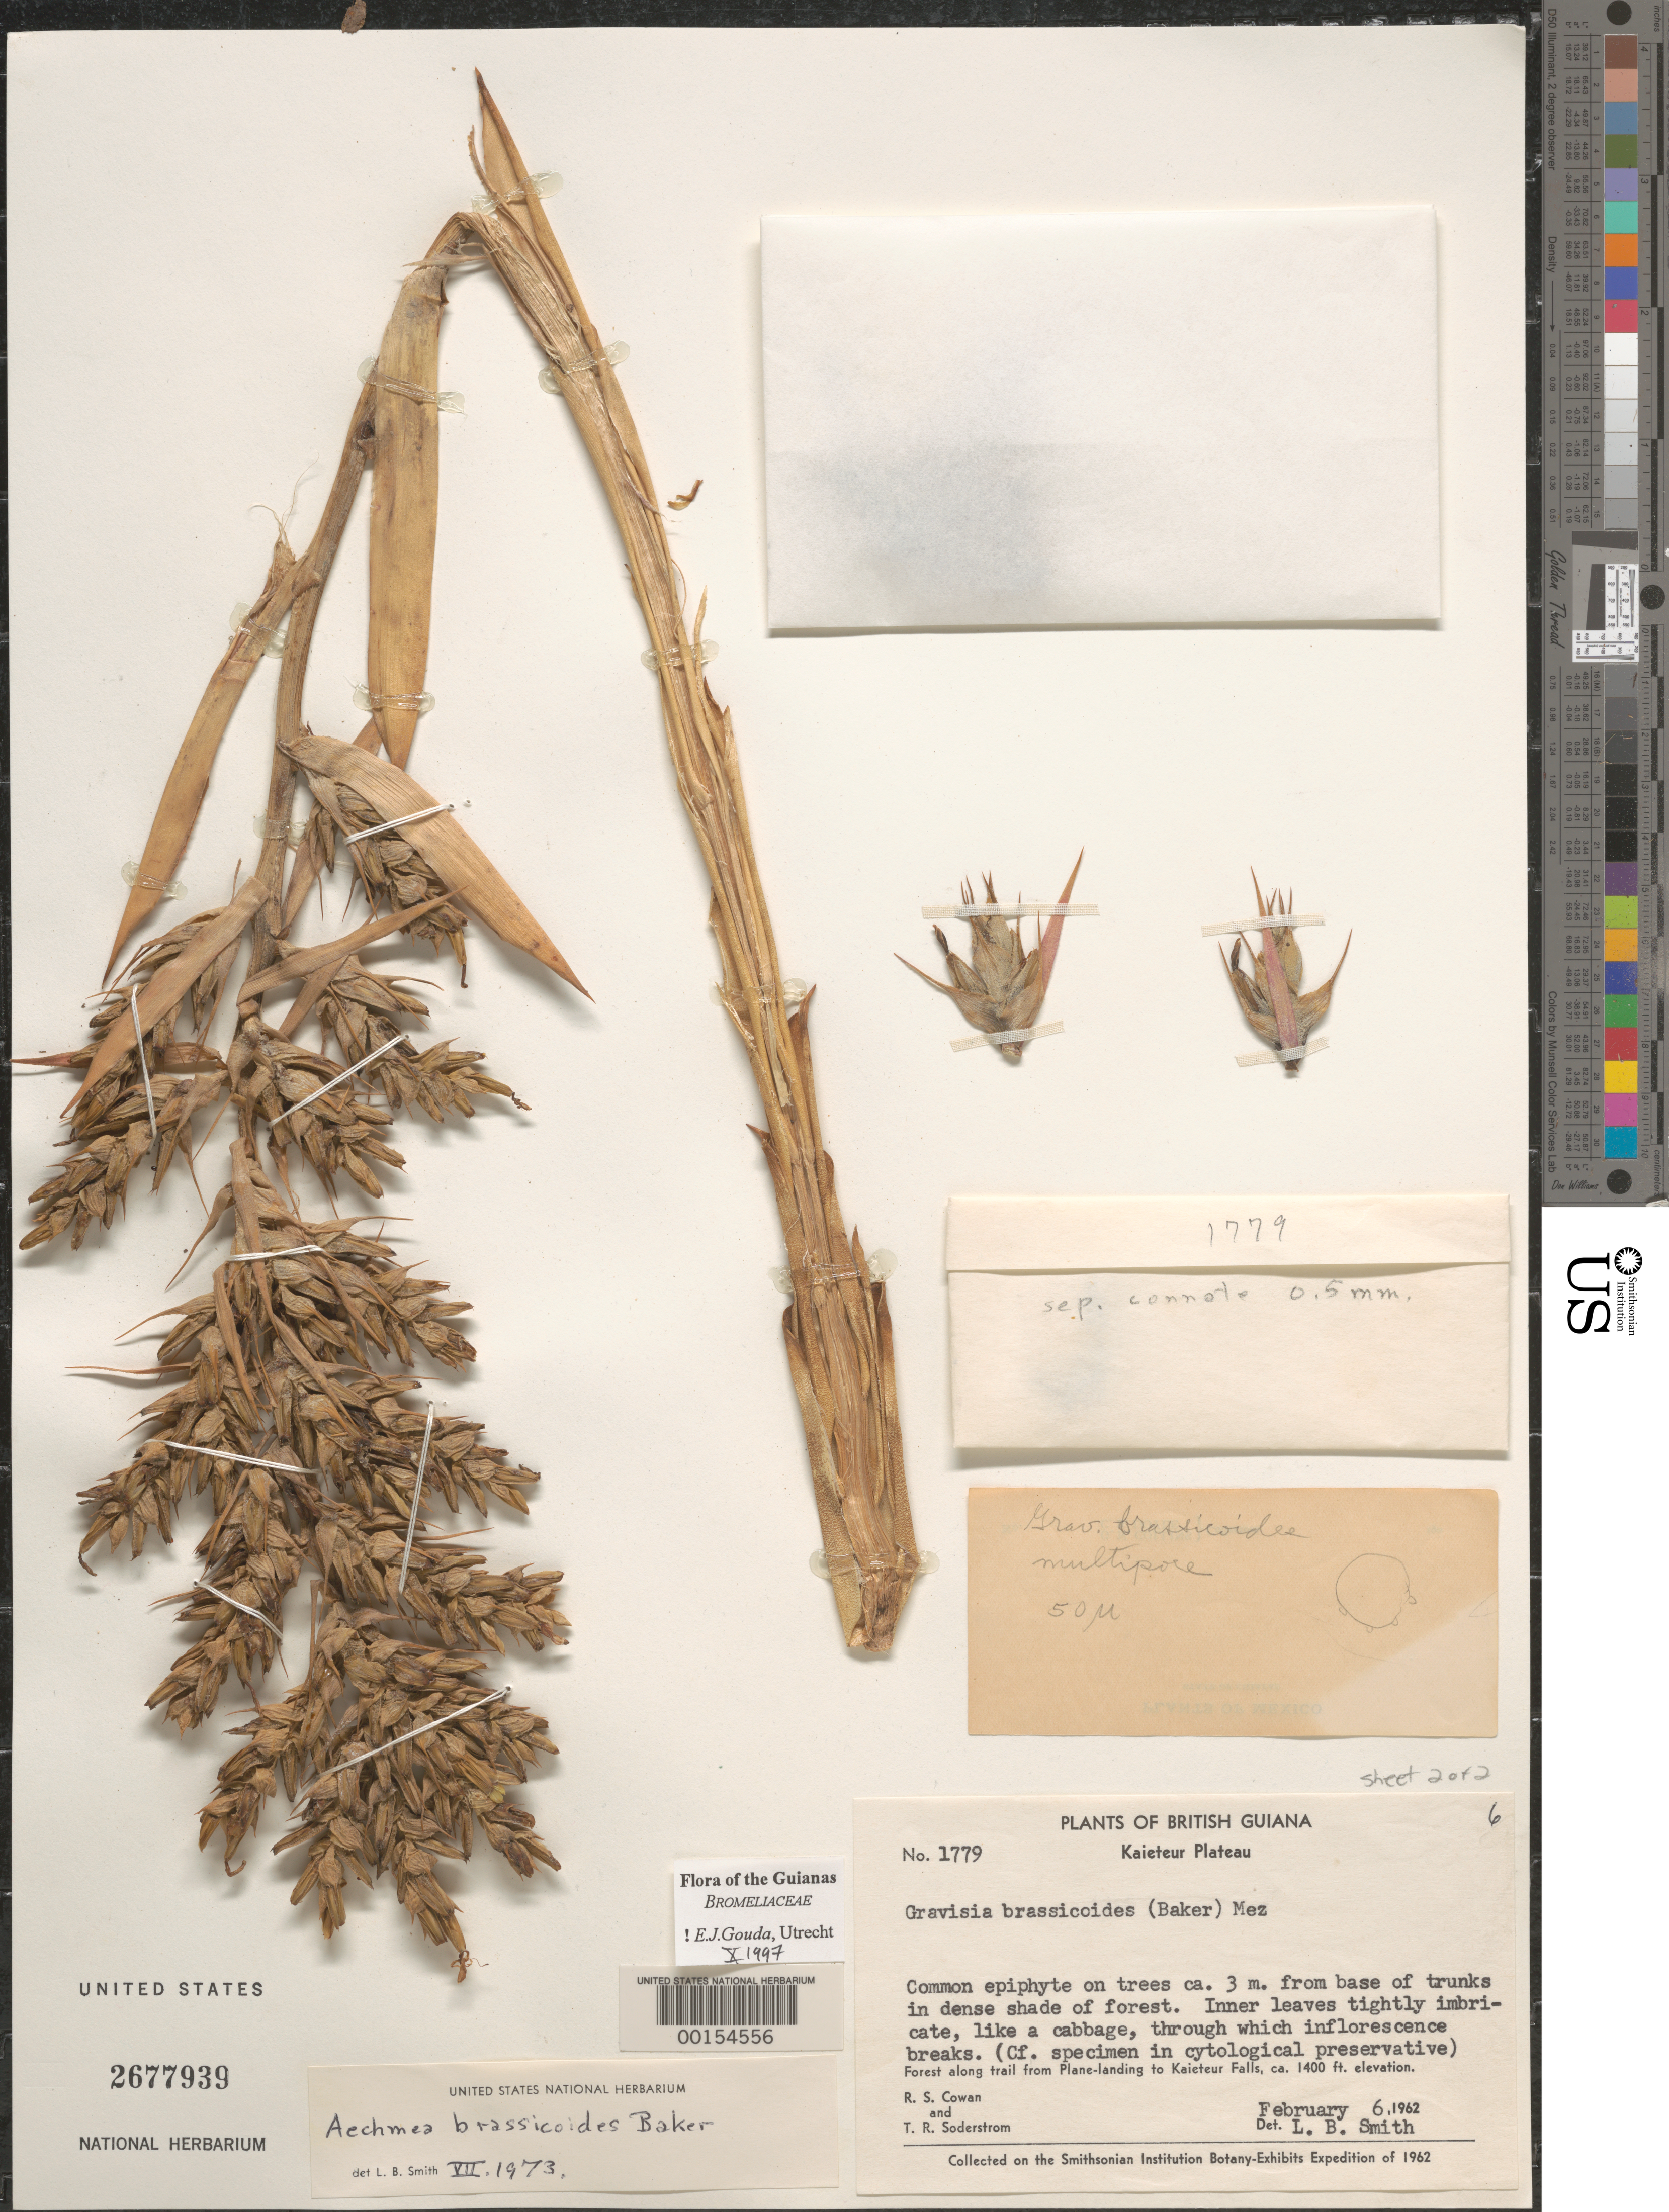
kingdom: Plantae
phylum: Tracheophyta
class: Liliopsida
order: Poales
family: Bromeliaceae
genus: Aechmea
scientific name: Aechmea brassicoides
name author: Baker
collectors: R. S. Cowan & T. R. Soderstrom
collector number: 1779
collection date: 1962-02-06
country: Guyana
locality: British Guiana. Kaieteur Plateau. Forest along trail from Plane-landing to Kaieteur Falls.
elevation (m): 427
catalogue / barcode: US 2677939